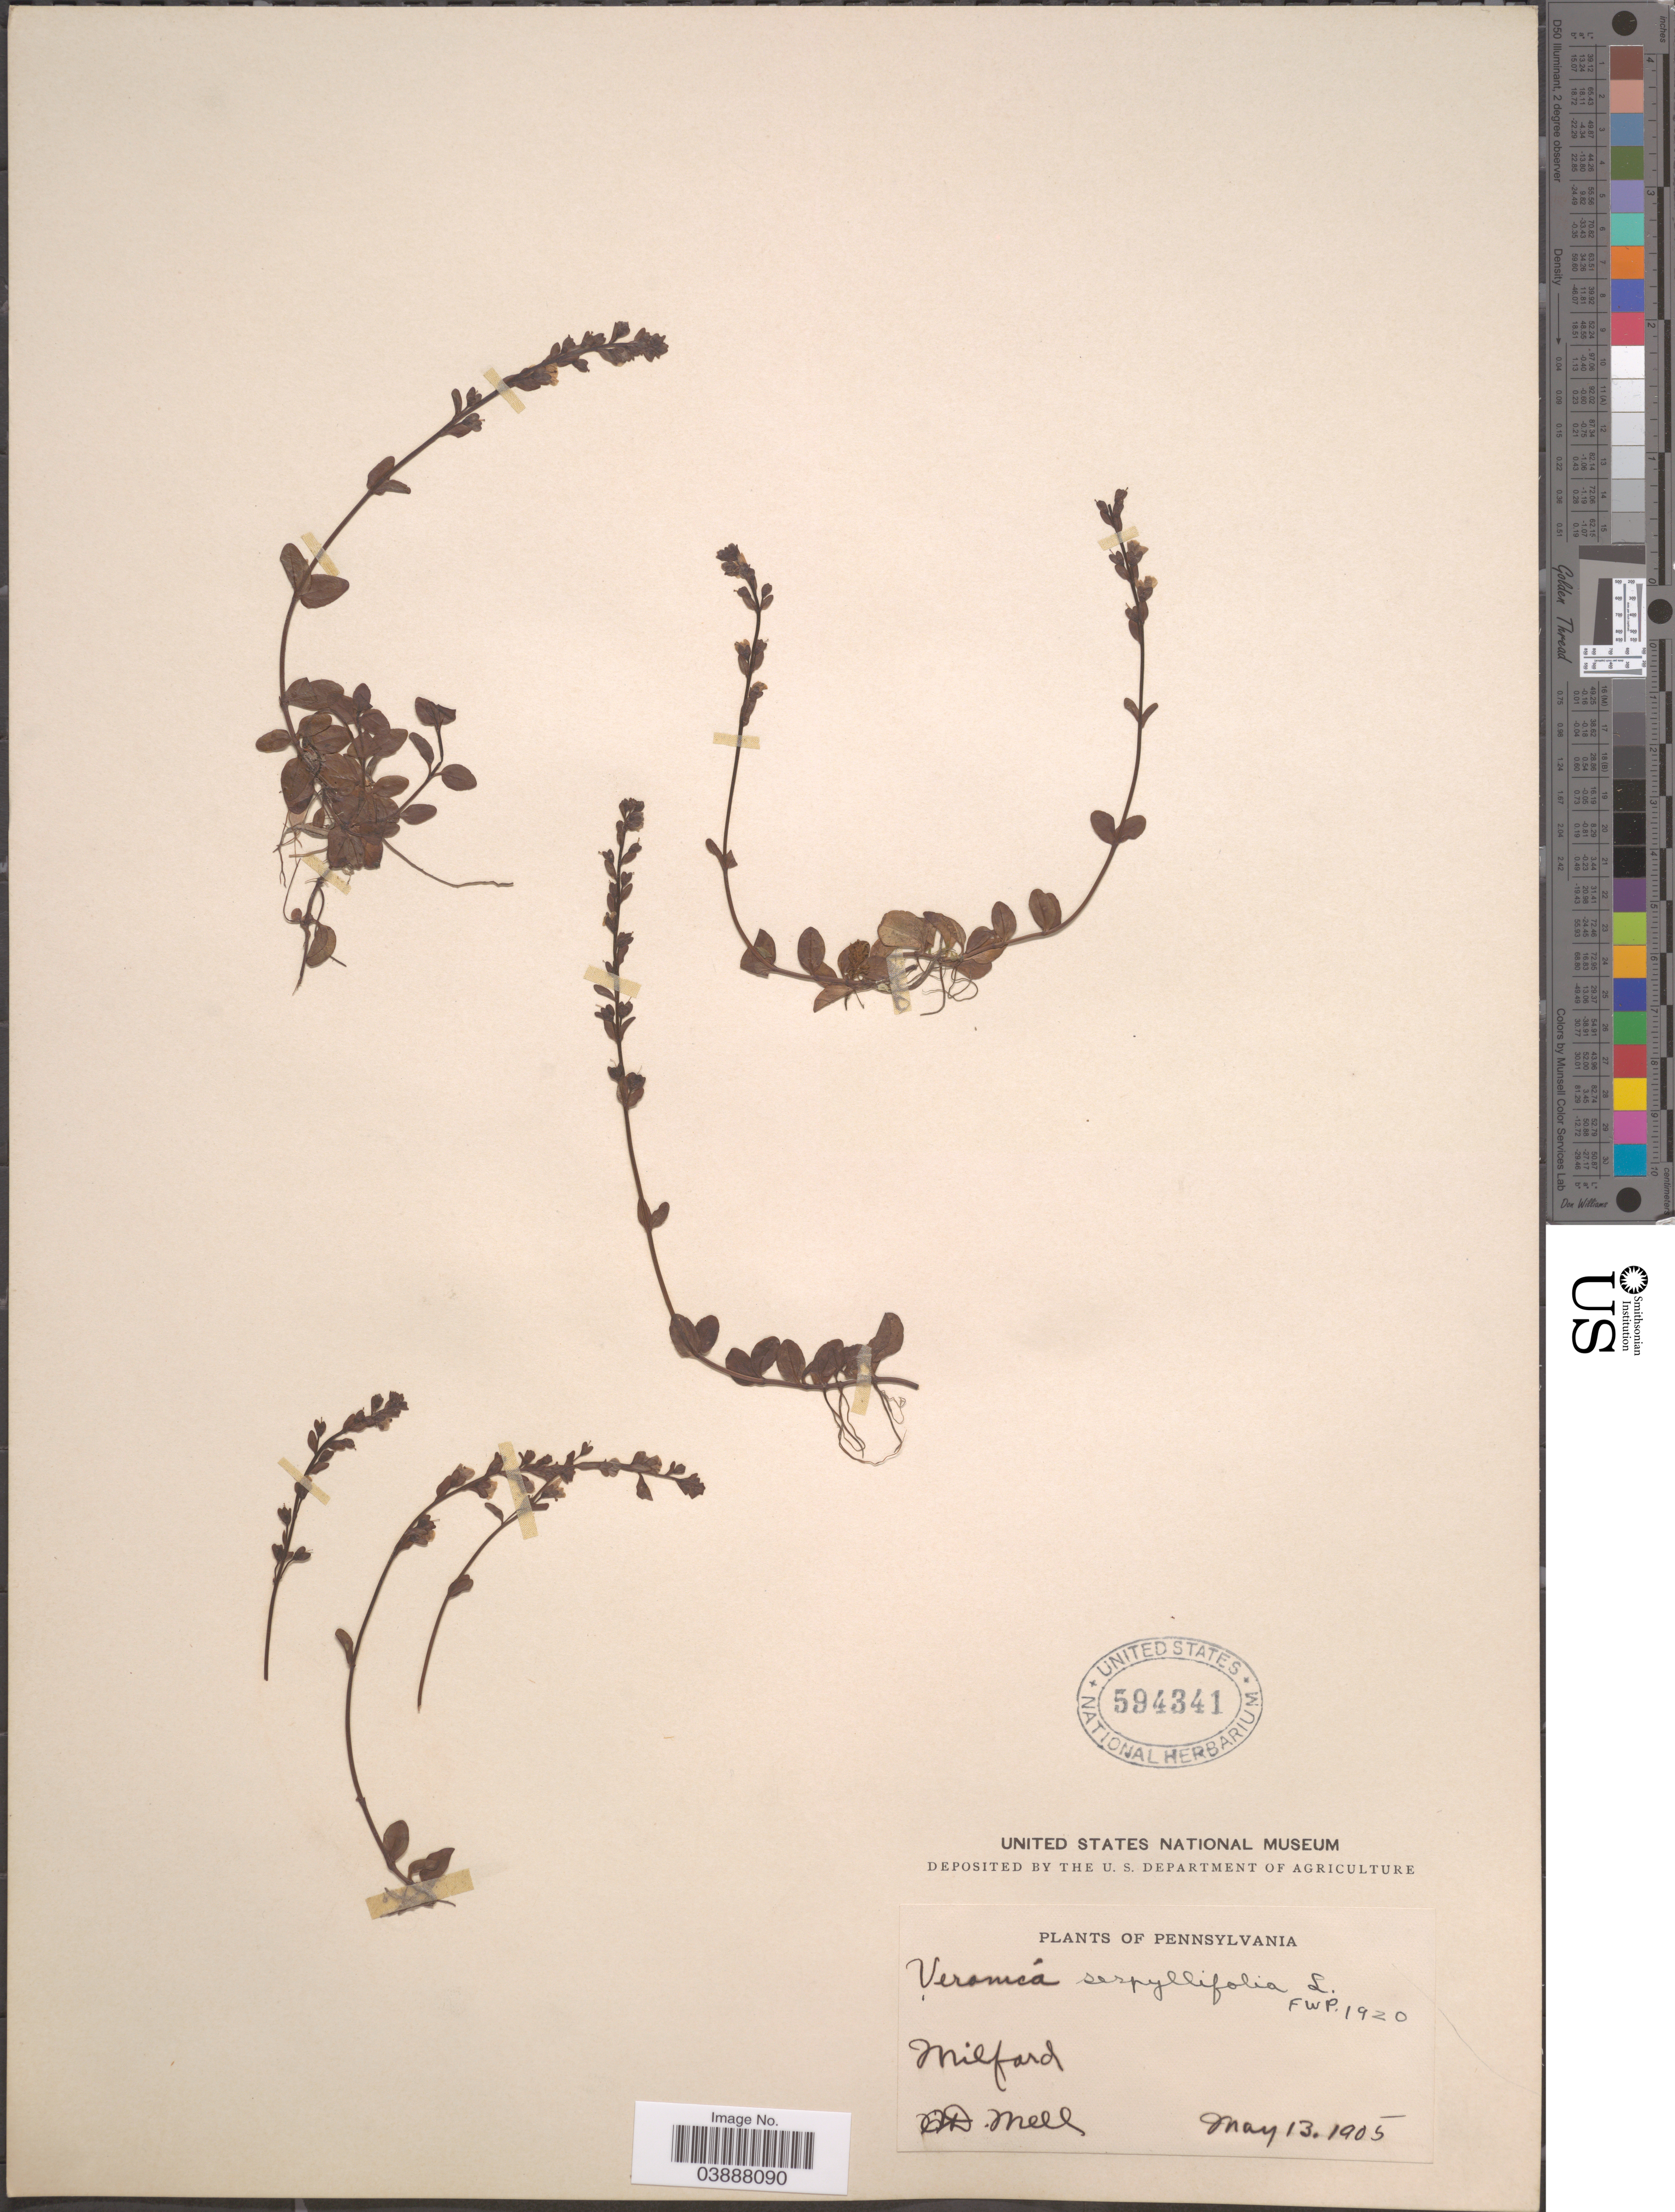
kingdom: Plantae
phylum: Tracheophyta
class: Magnoliopsida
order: Lamiales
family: Plantaginaceae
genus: Veronica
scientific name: Veronica serpyllifolia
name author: L.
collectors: C. D. Mell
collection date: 1905-05-13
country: United States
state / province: Pennsylvania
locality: Milford.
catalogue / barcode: US 594341